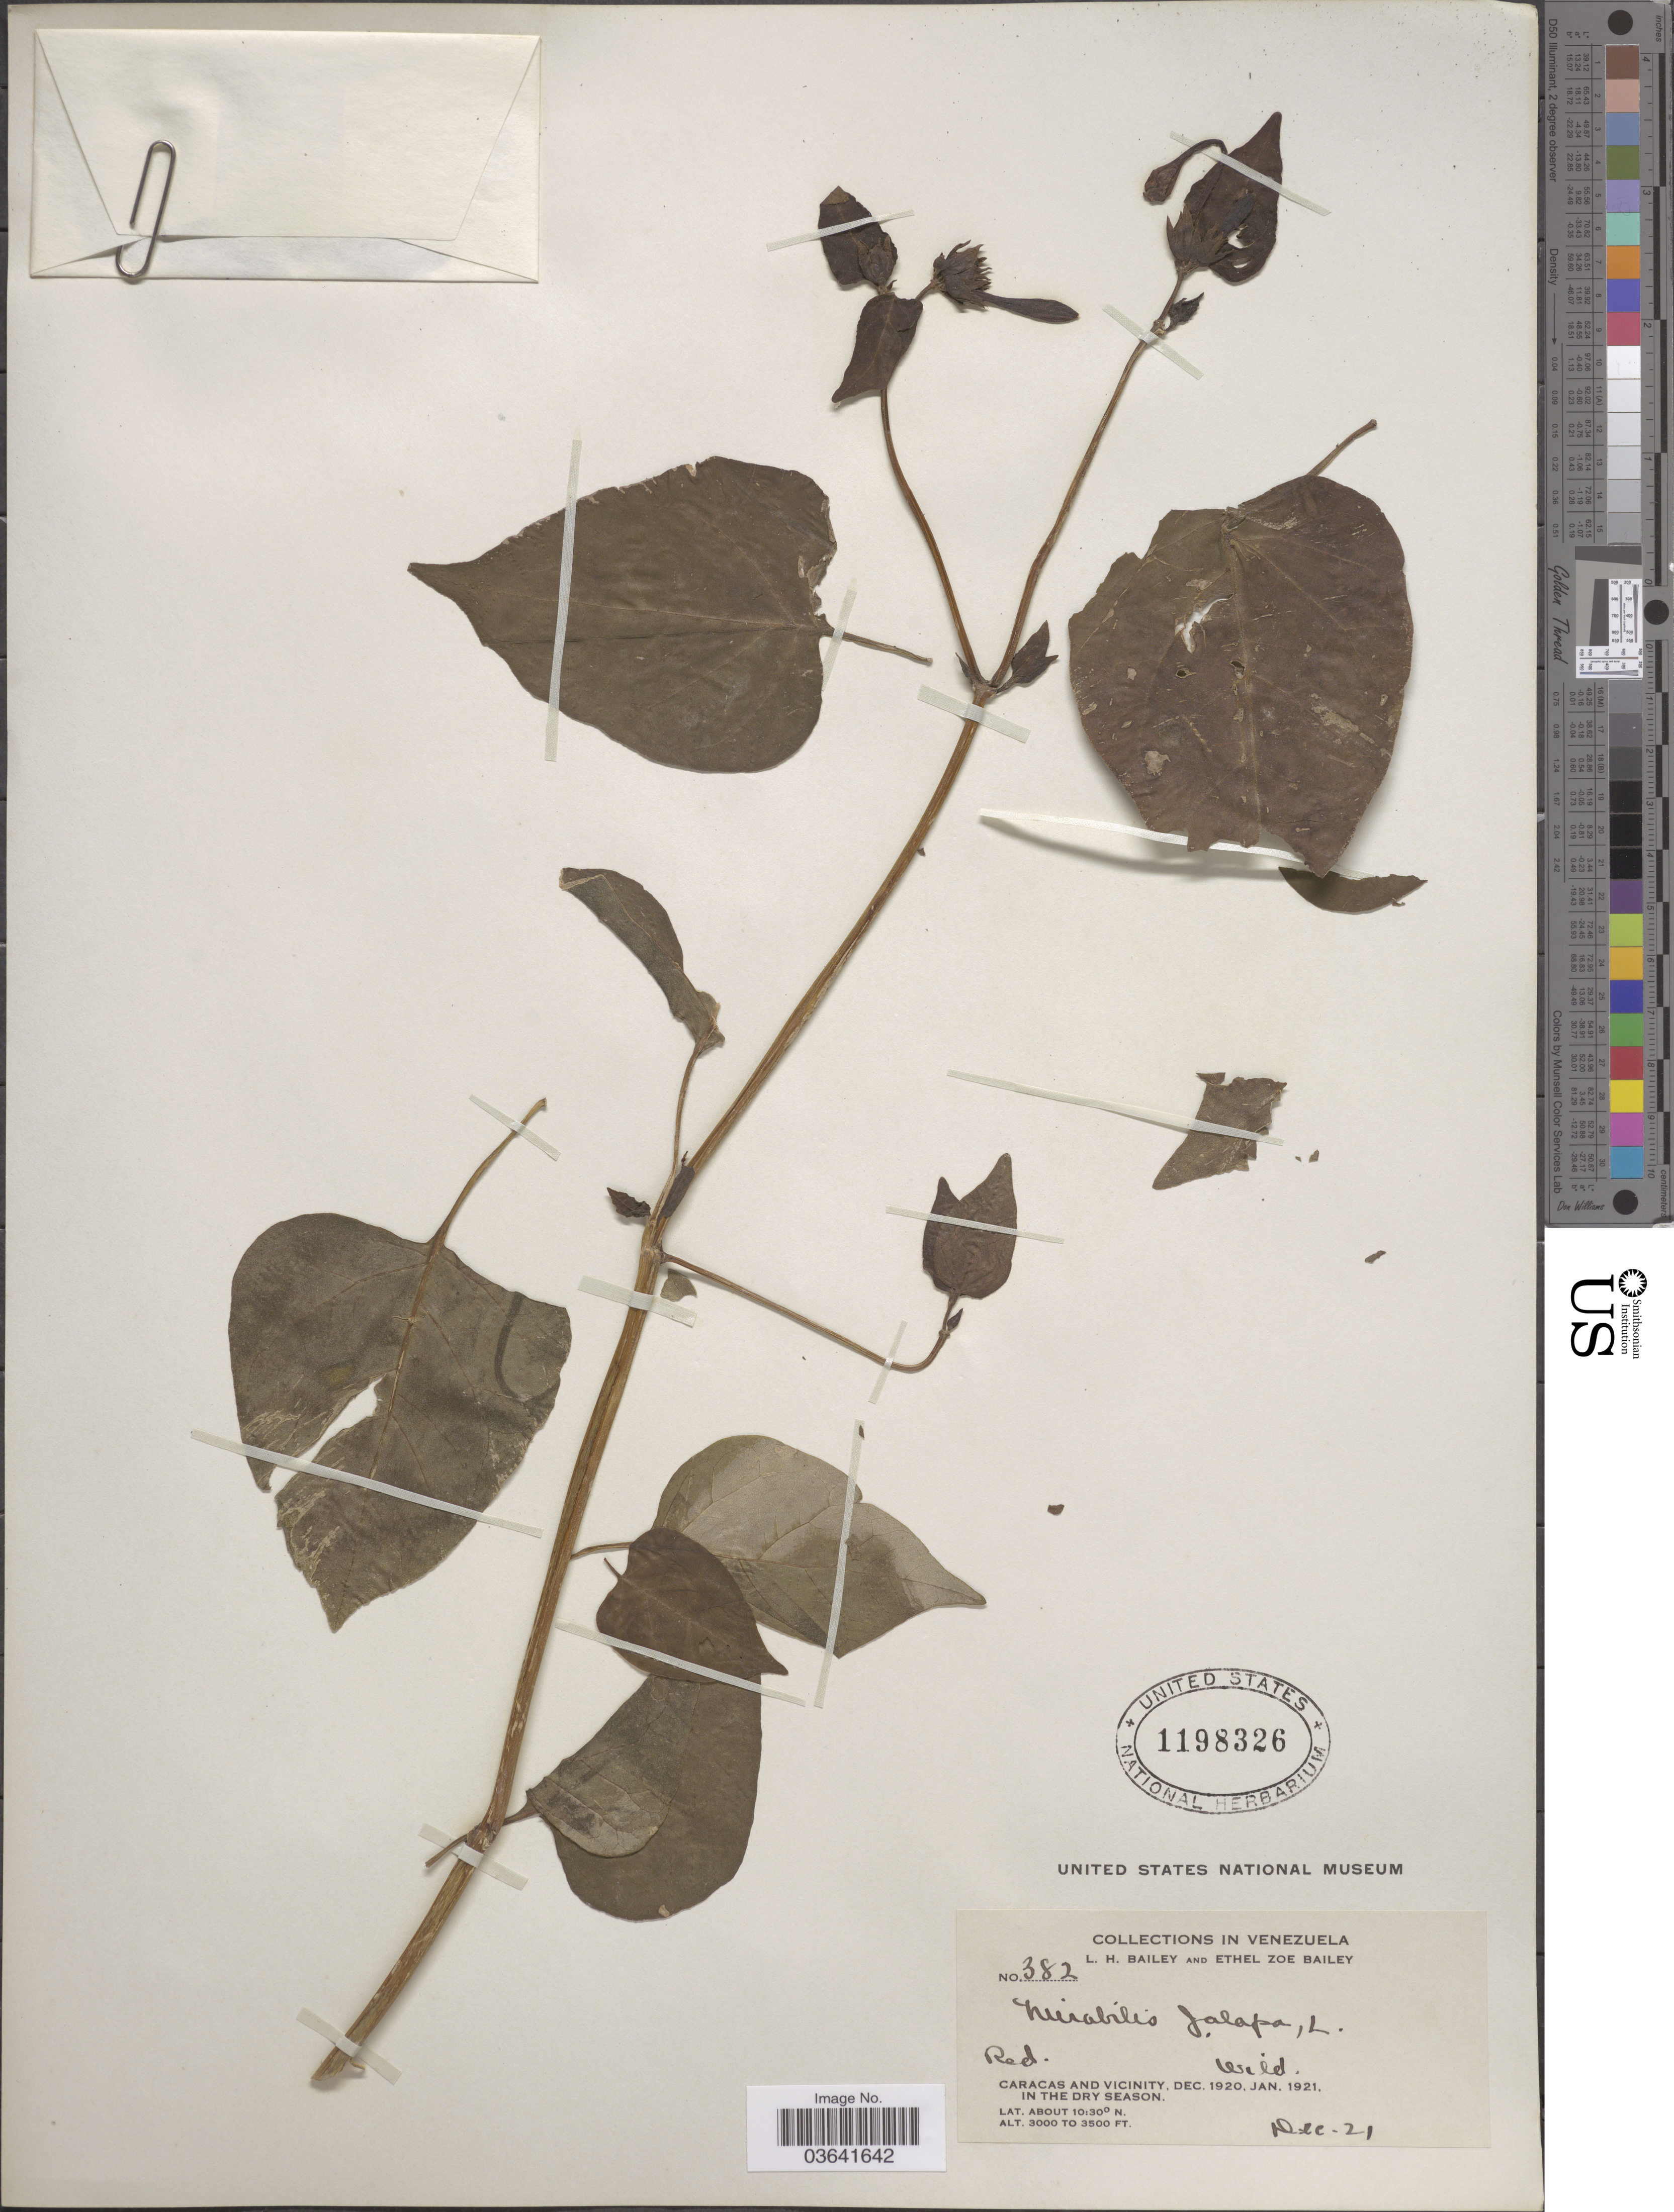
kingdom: Plantae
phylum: Tracheophyta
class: Magnoliopsida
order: Caryophyllales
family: Nyctaginaceae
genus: Mirabilis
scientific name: Mirabilis jalapa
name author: L.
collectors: L. H. Bailey & E. Z. Bailey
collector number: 382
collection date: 1920-12-21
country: Venezuela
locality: Caracas and vicinity.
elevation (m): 914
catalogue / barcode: US 1198326